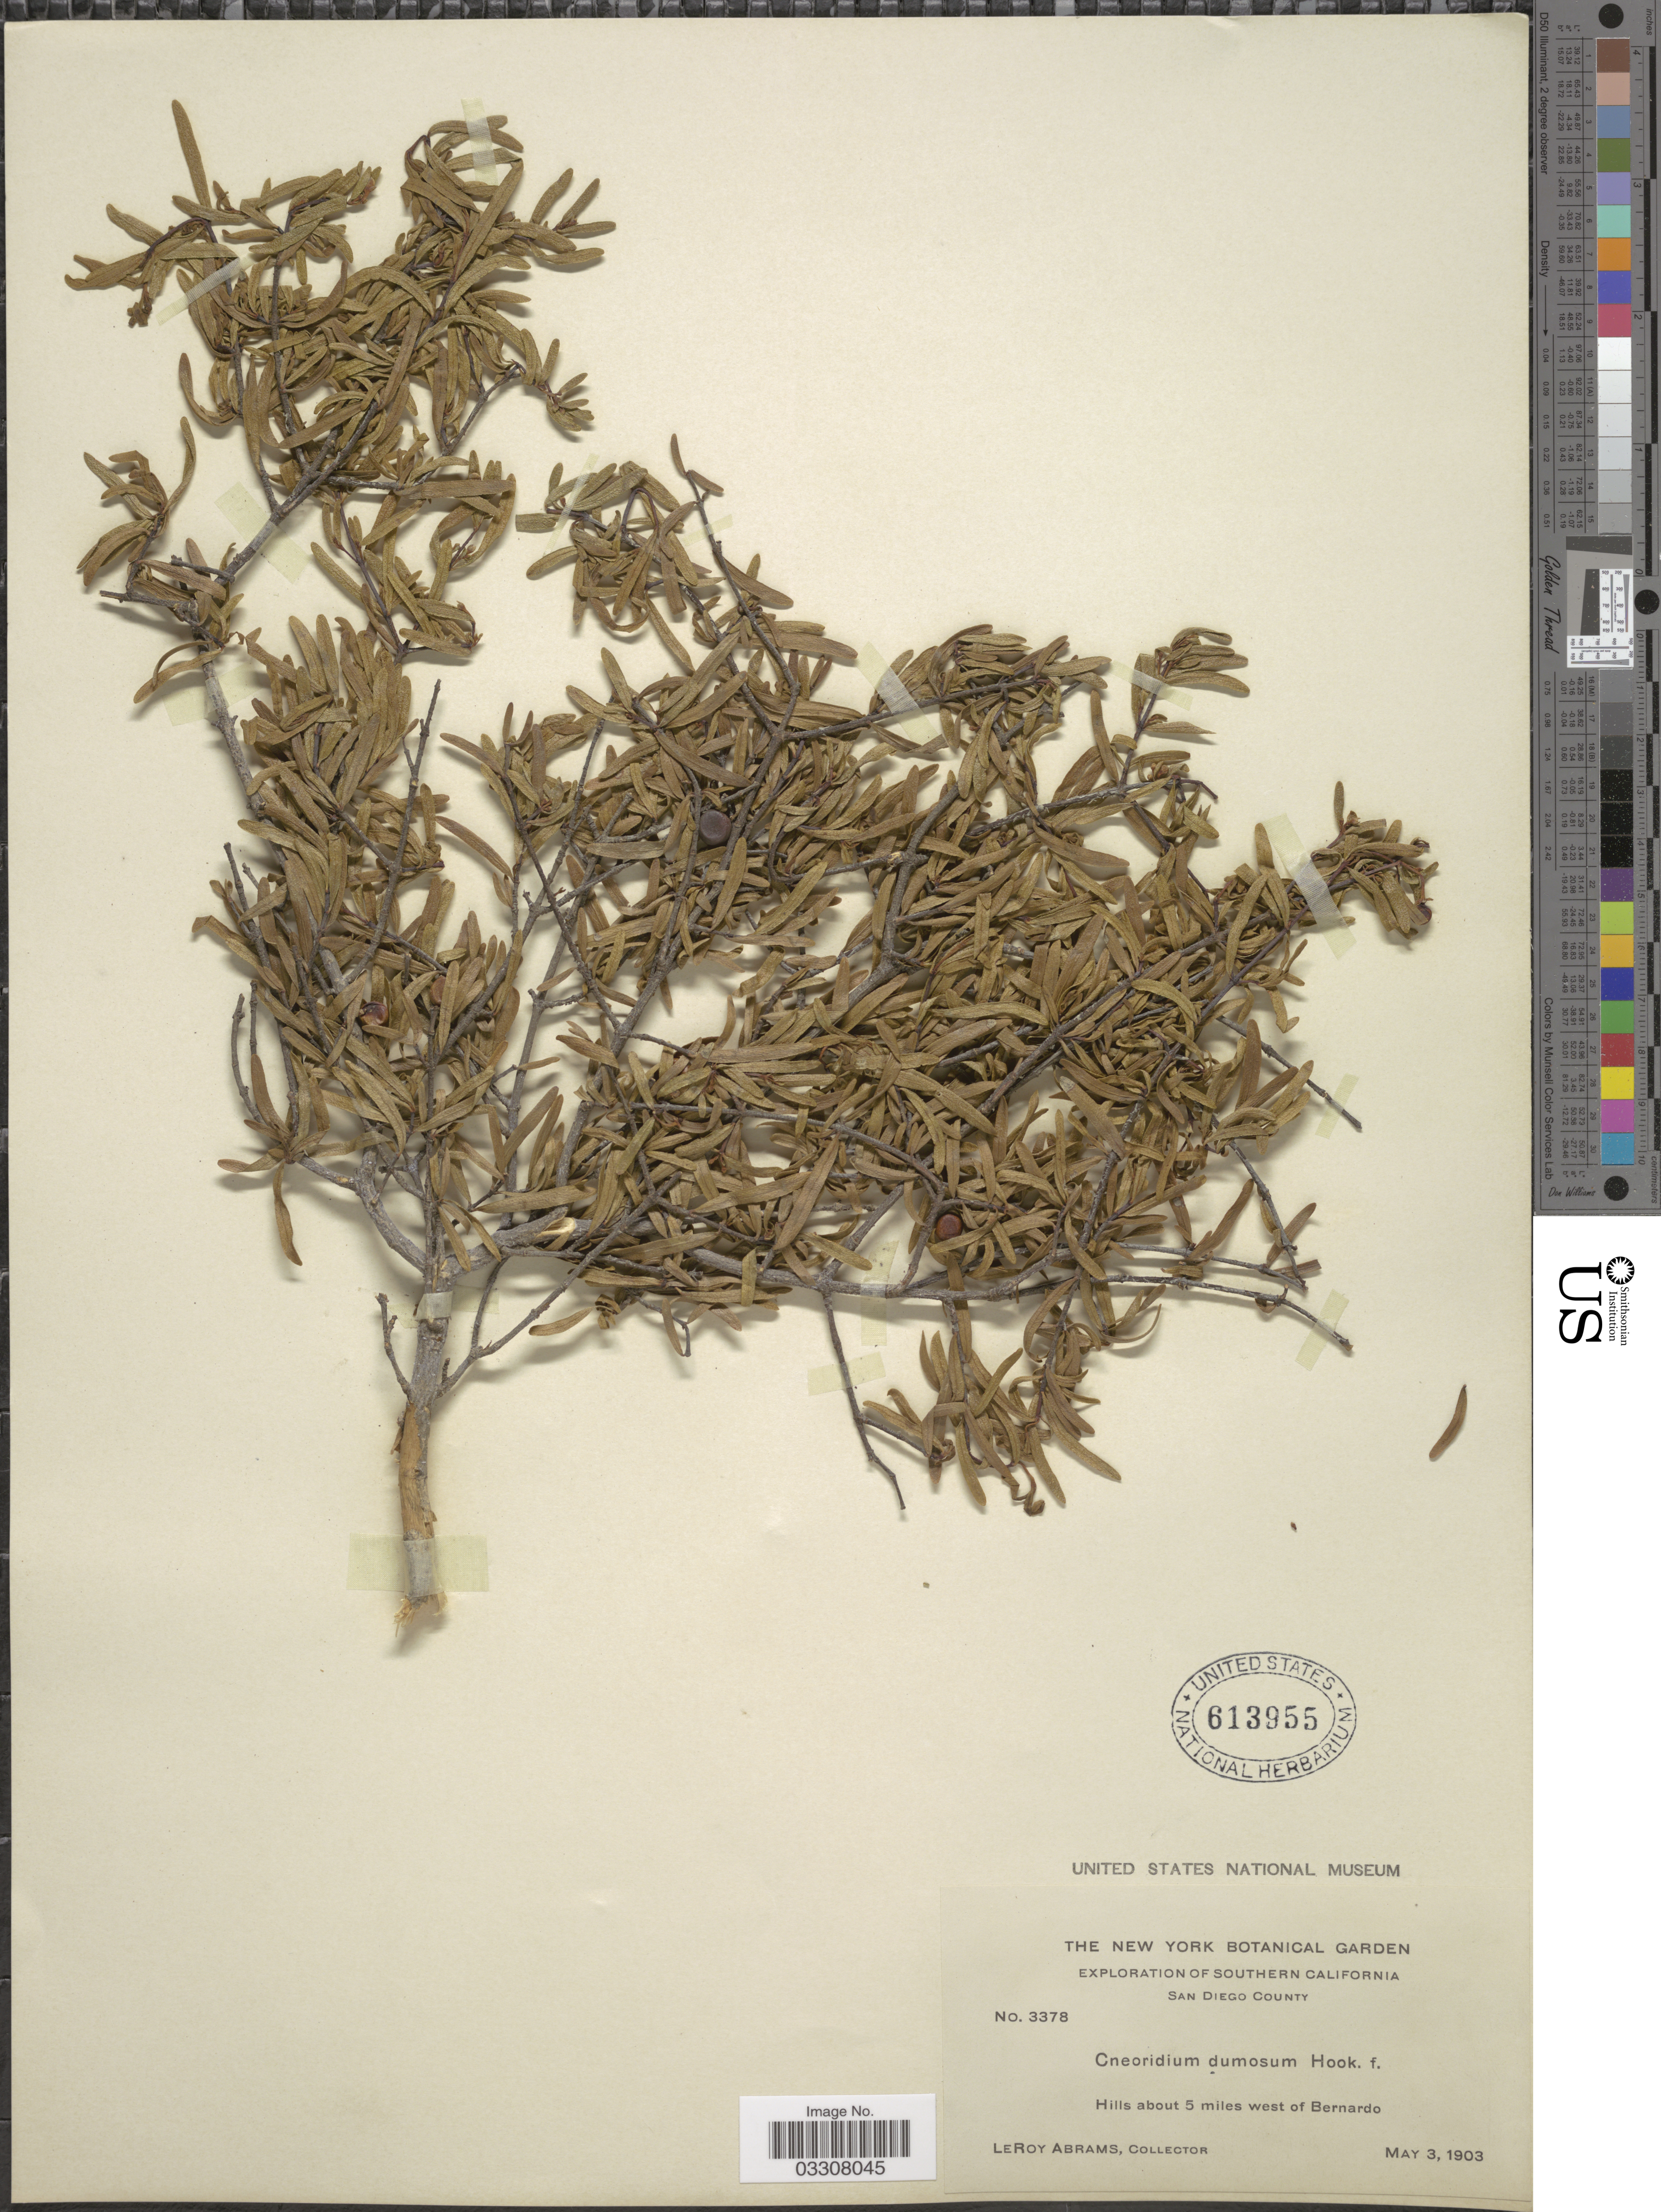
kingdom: Plantae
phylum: Tracheophyta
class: Magnoliopsida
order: Sapindales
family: Rutaceae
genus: Cneoridium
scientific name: Cneoridium dumosum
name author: (Nutt. ex Torr. & A. Gray) Hook. f. ex Baill.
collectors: L. Abrams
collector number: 3378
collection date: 1903-05-03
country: United States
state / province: California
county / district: San Diego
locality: Southern California. Hills about 5 miles west of Bernardo.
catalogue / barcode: US 613955